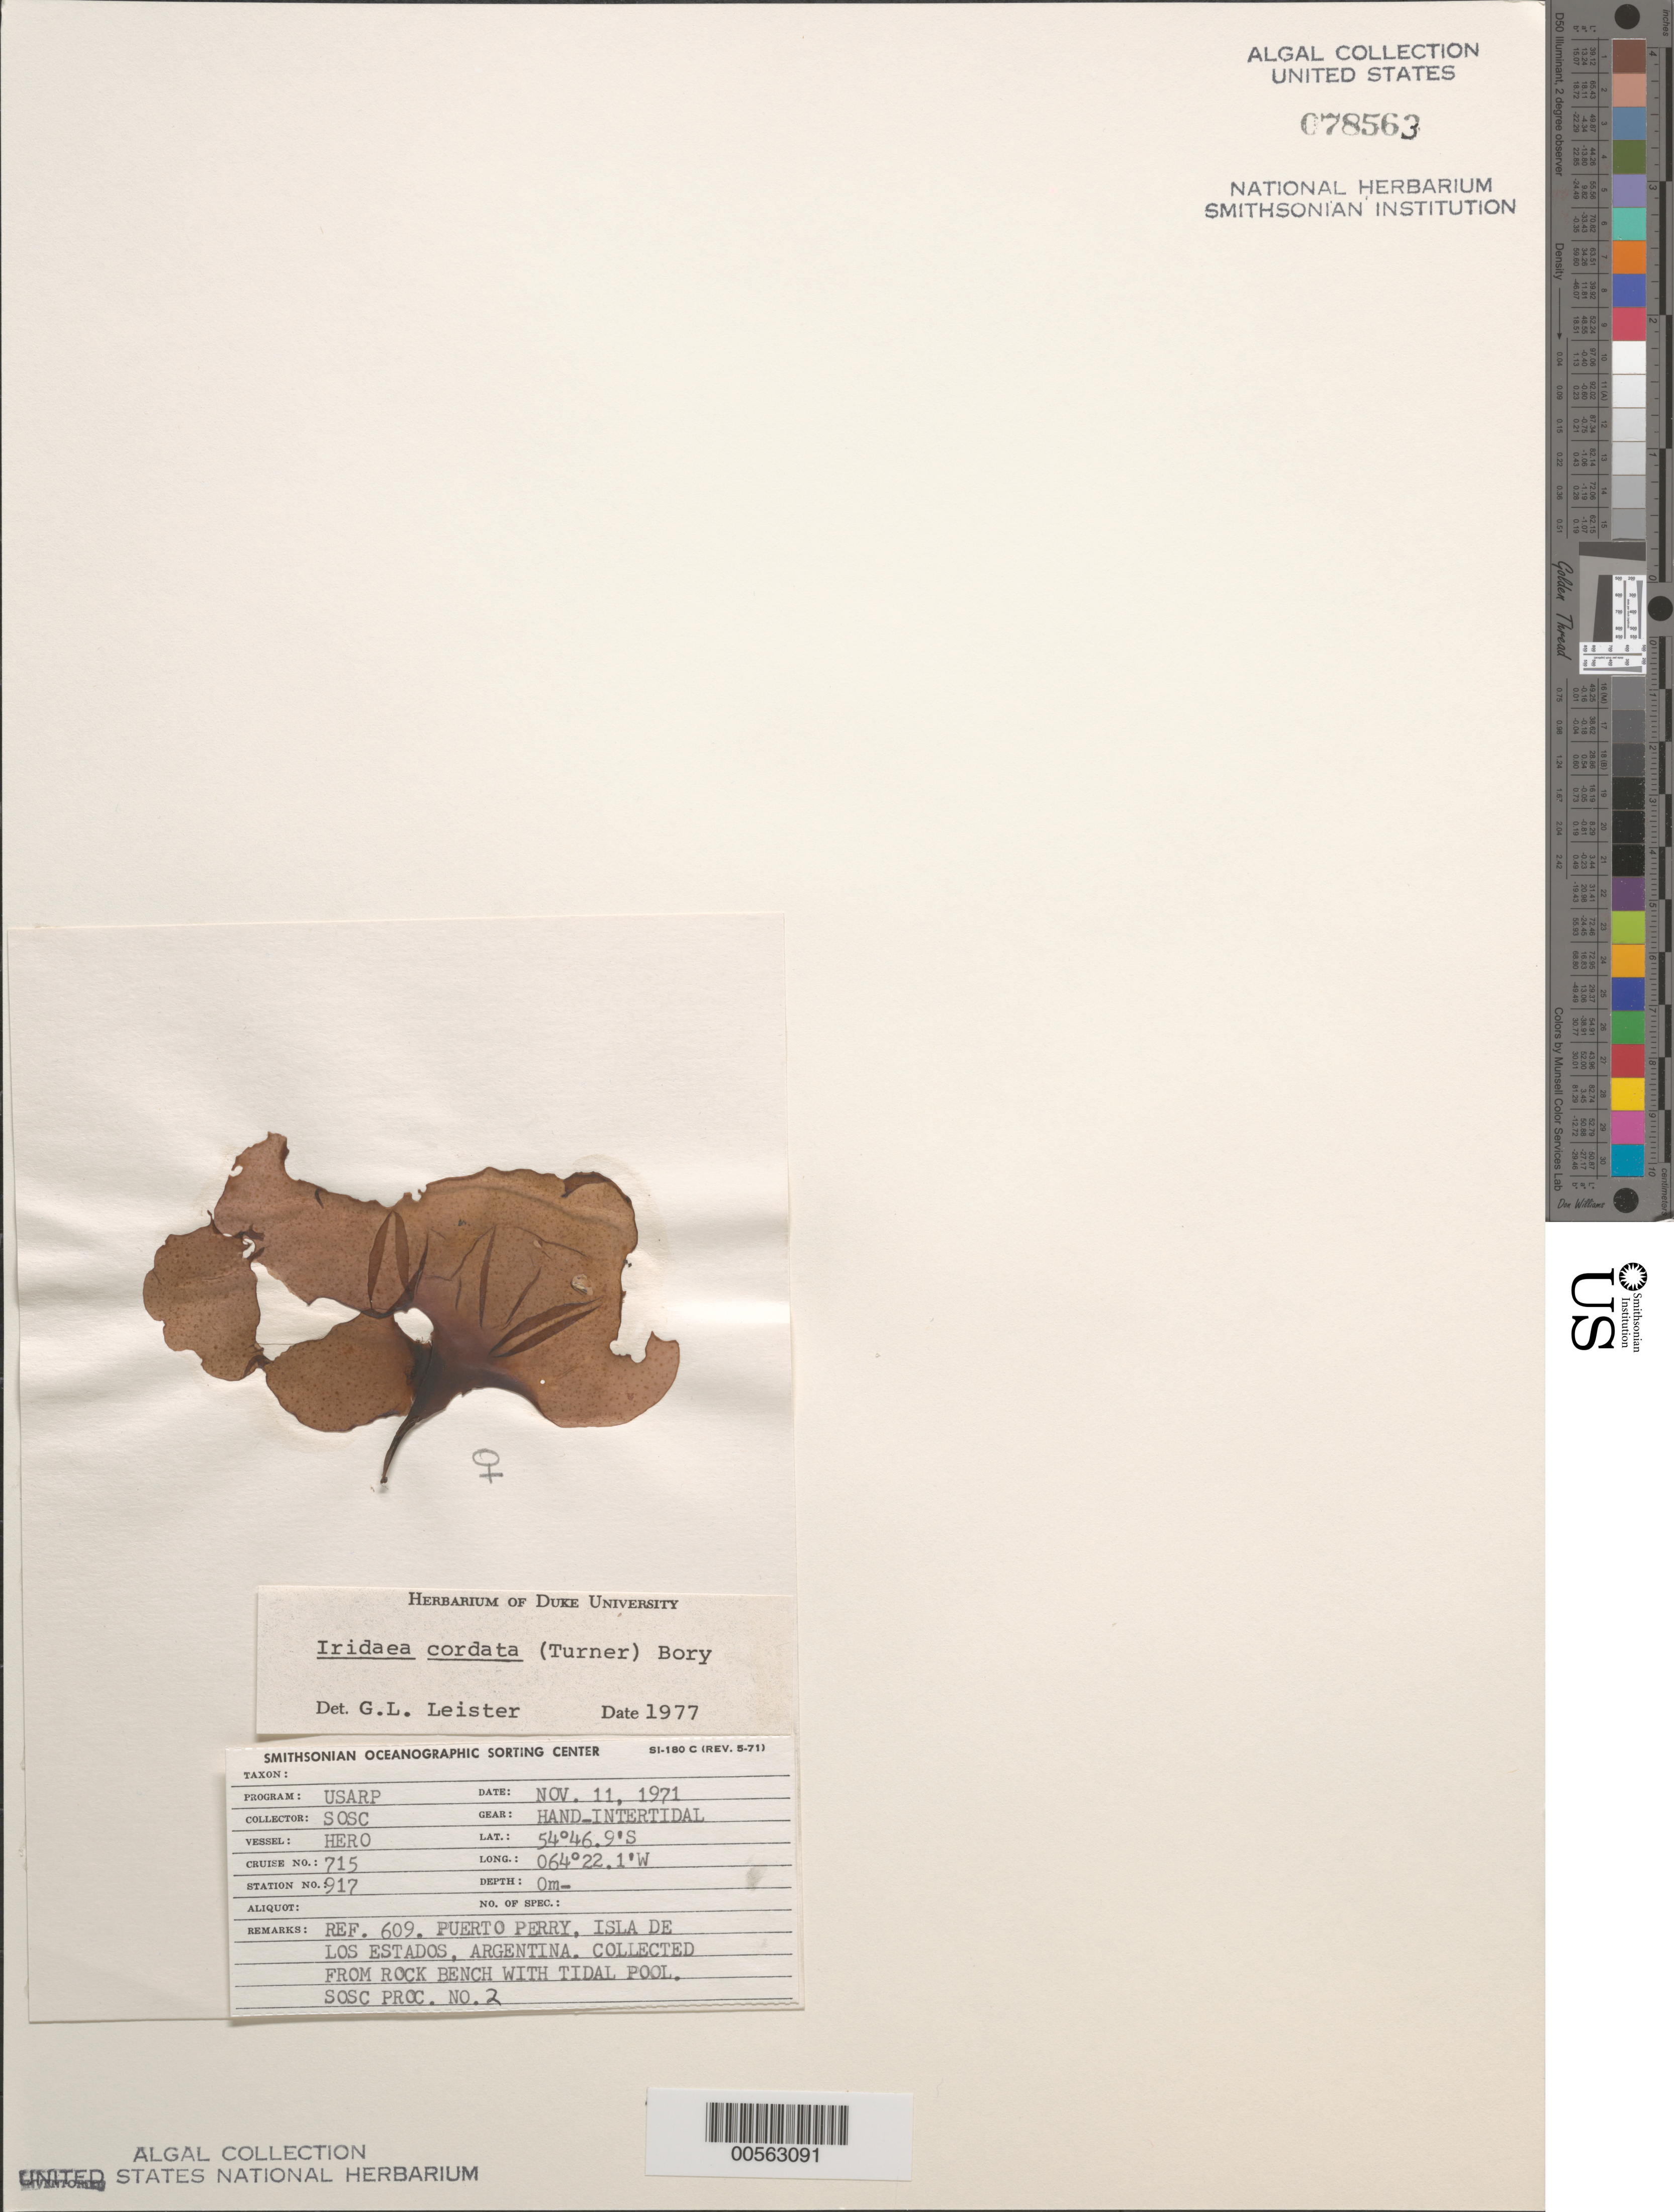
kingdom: Plantae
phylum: Rhodophyta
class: Florideophyceae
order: Gigartinales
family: Gigartinaceae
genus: Iridaea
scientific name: Iridaea cordata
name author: (Turner) Bory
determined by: Leister, G. L.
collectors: SOSC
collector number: Station 917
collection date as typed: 11 Nov 1969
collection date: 1969-11-11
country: Argentina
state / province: Tierra del Fuego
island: Isla de los Estados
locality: Puerto Perry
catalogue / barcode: US 78563